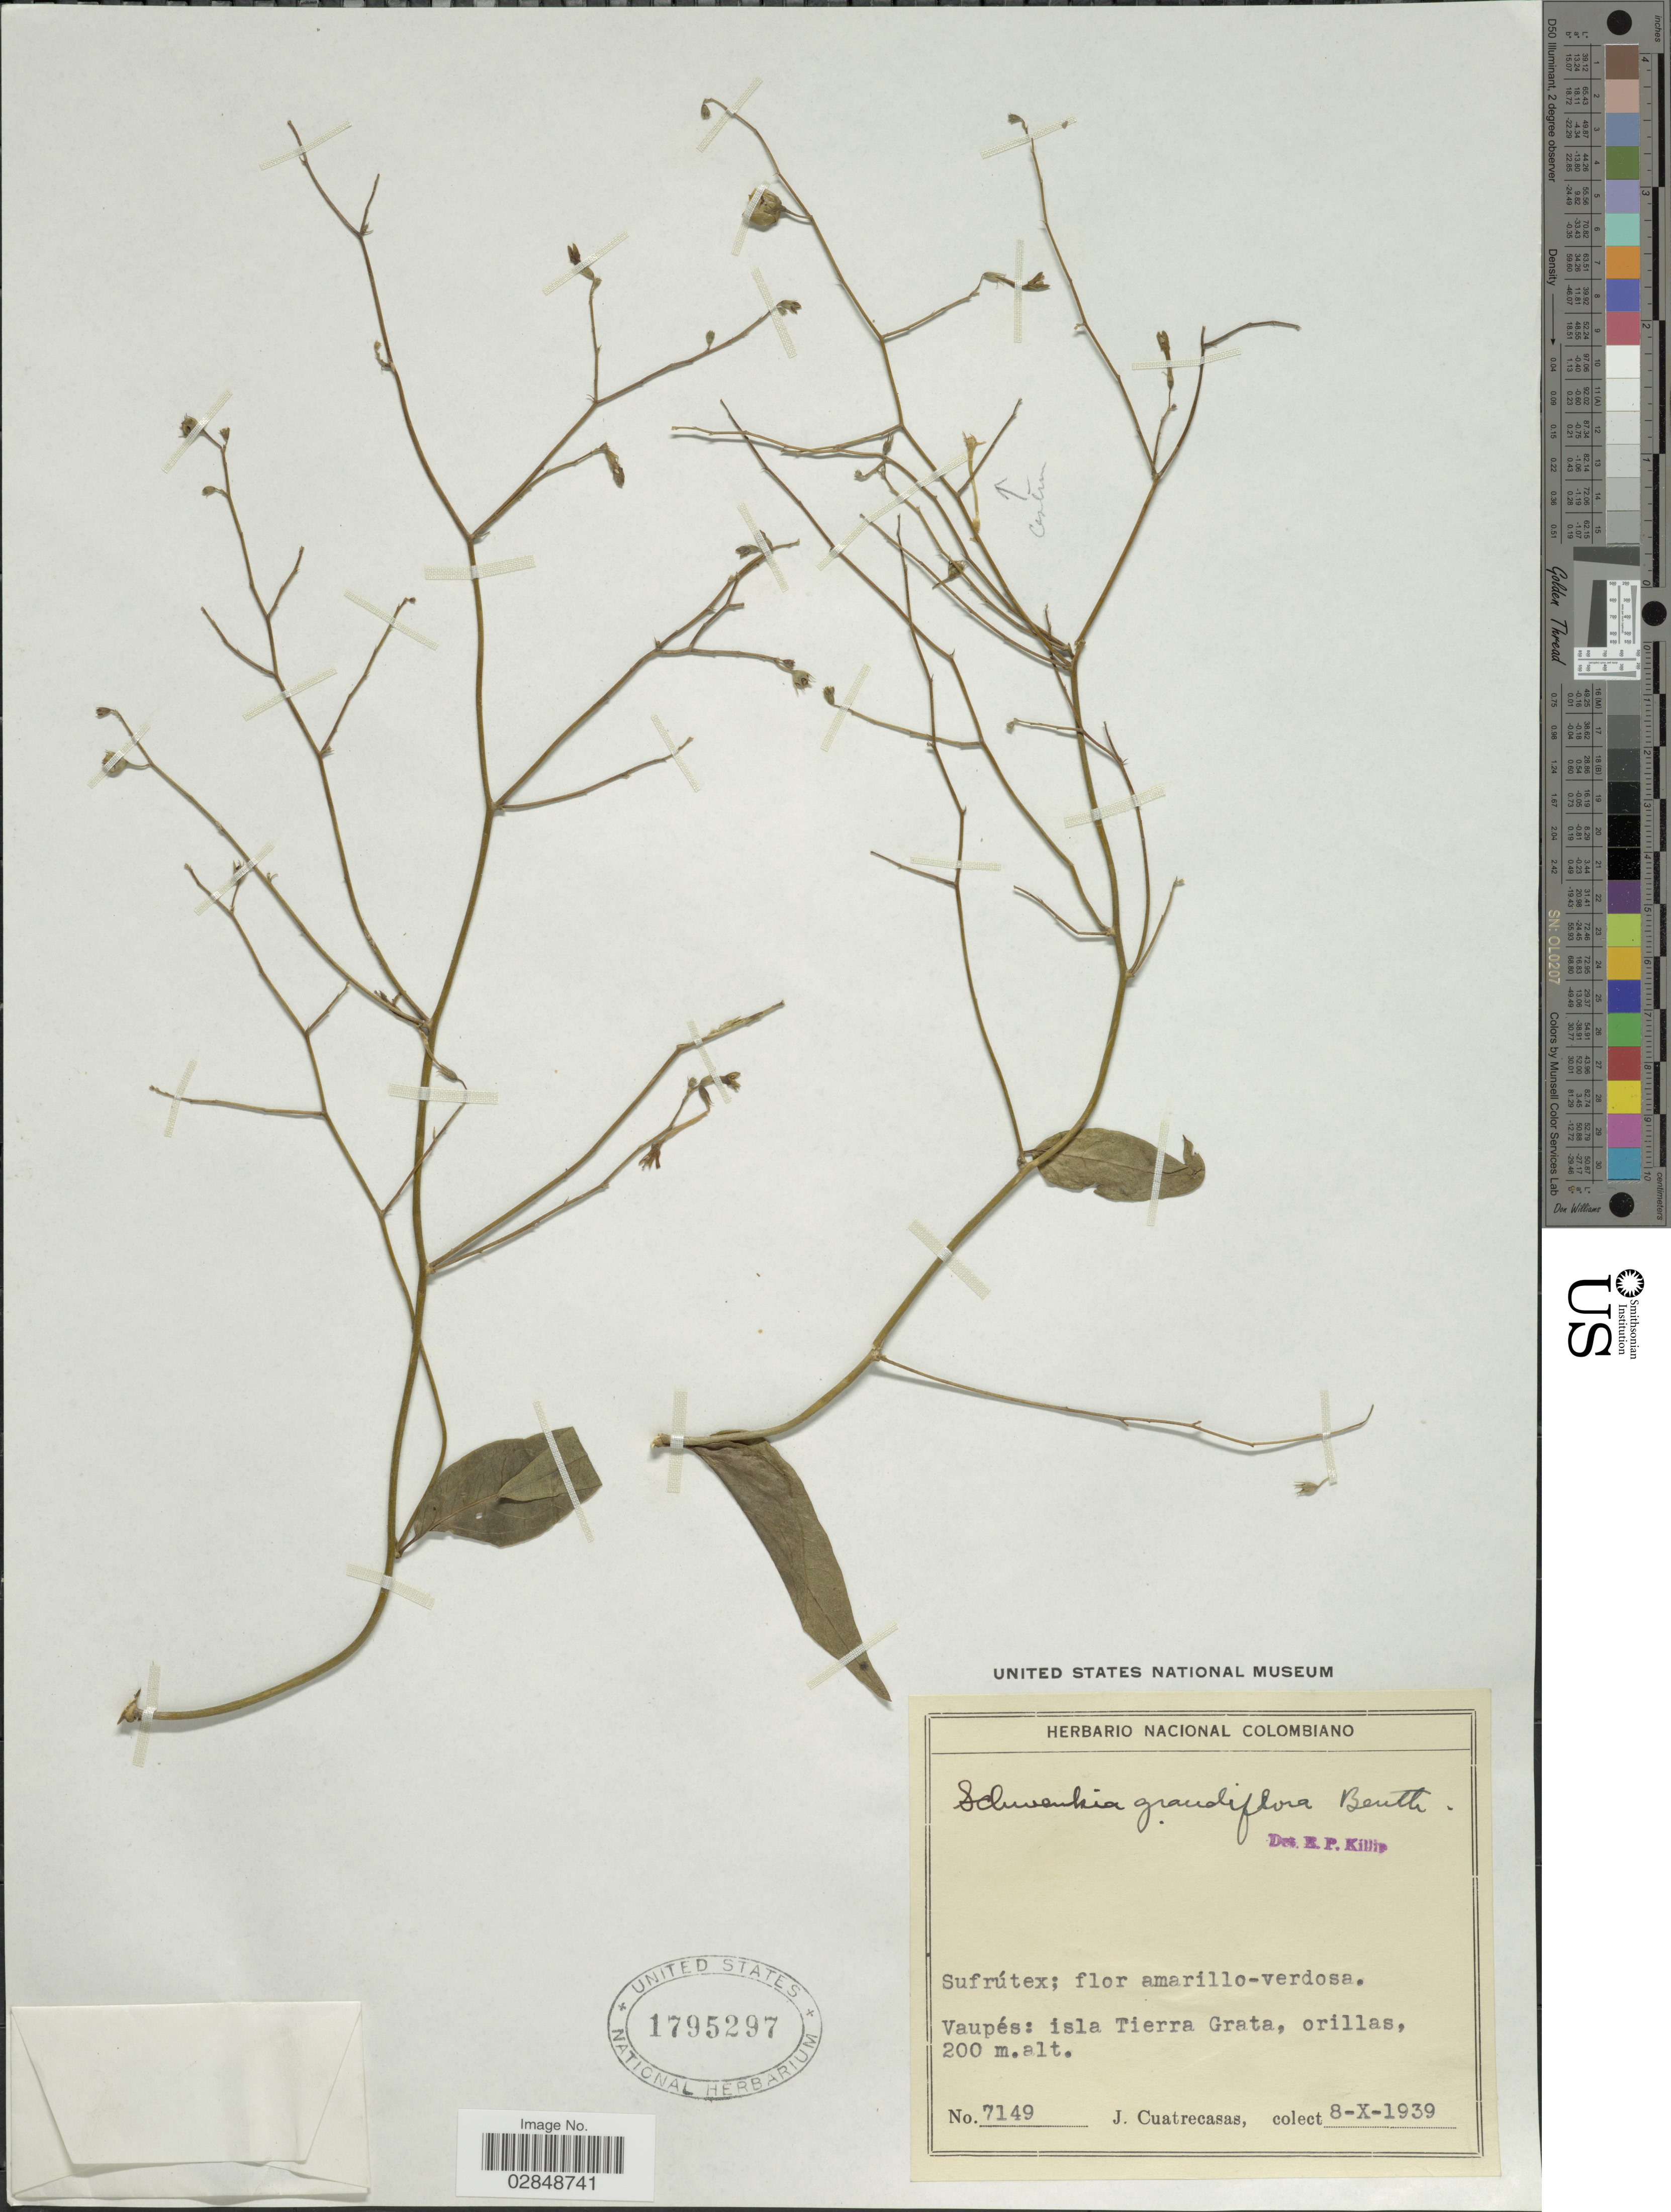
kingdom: Plantae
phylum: Tracheophyta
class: Magnoliopsida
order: Solanales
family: Solanaceae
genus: Schwenckia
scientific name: Schwenckia grandiflora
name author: Benth.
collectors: J. Cuatrecasas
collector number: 7149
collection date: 1939-10-08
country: Colombia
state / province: Vaupés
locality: Isla Tierra Grata.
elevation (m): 200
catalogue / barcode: US 1795297